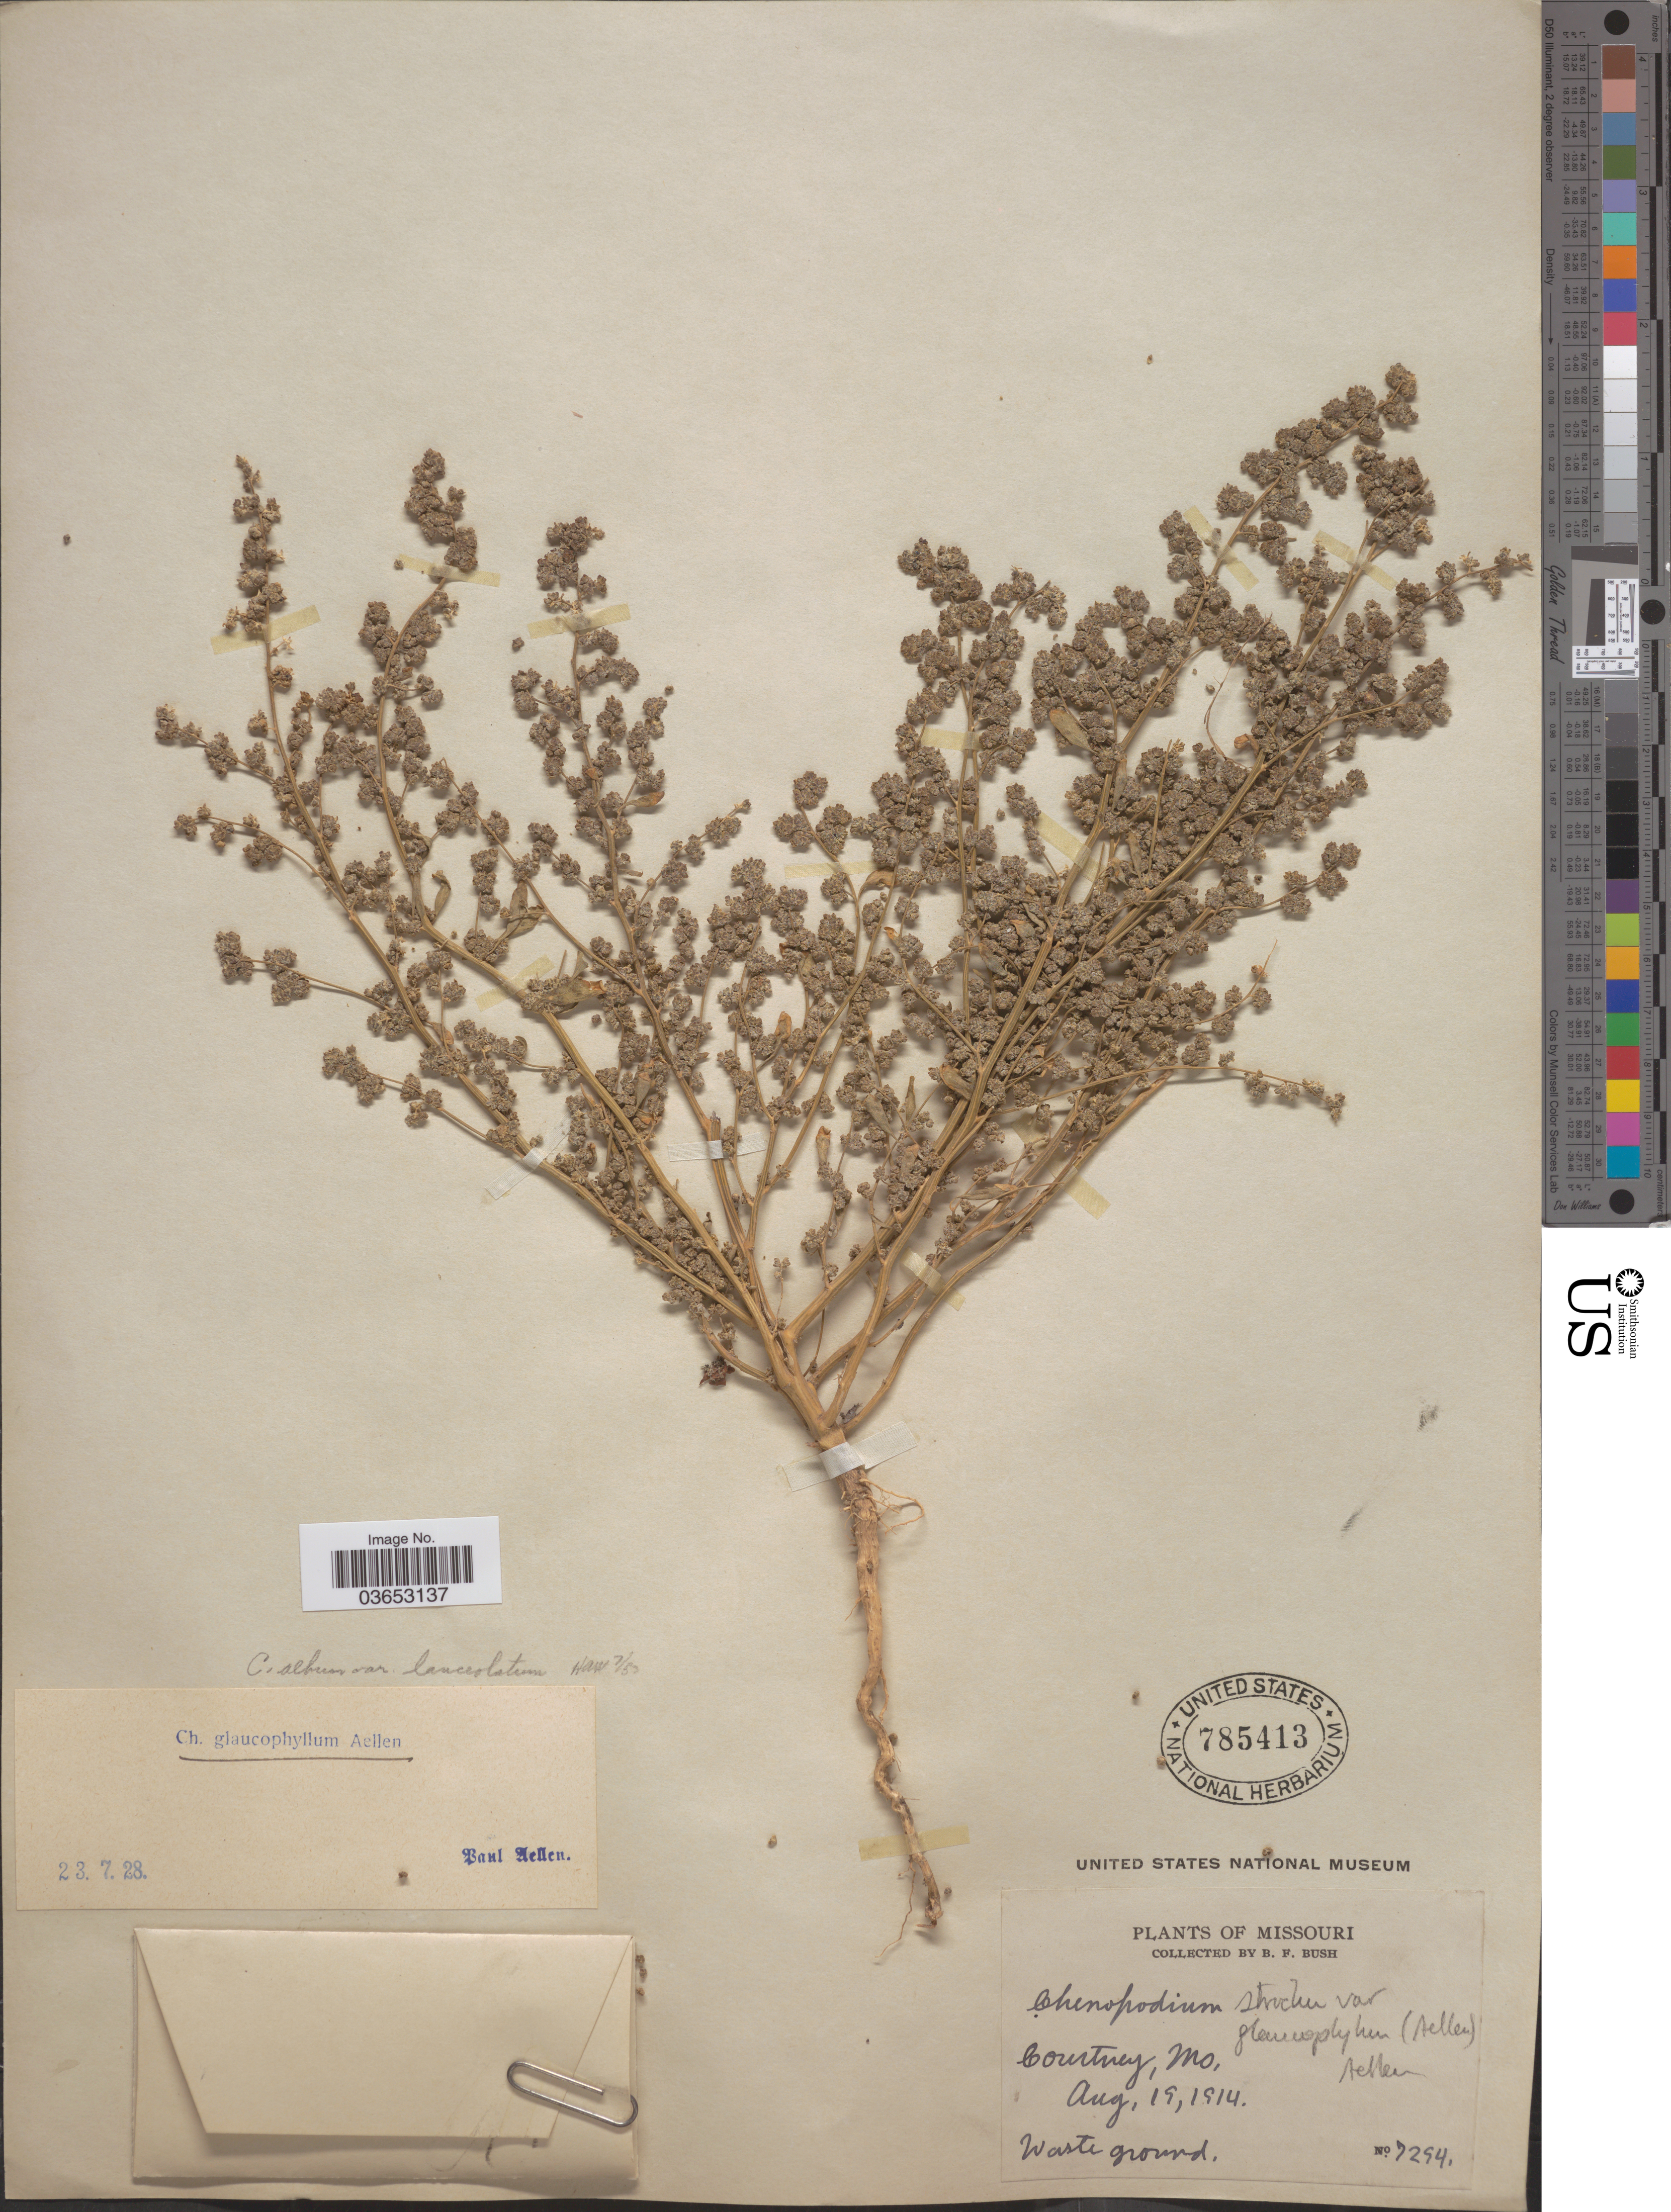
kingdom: Plantae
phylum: Tracheophyta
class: Magnoliopsida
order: Caryophyllales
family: Amaranthaceae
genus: Chenopodium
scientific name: Chenopodium glaucophyllum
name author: Aellen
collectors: B. F. Bush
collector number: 7294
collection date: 1914-08-19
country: United States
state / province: Missouri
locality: Courtney.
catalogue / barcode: US 785413